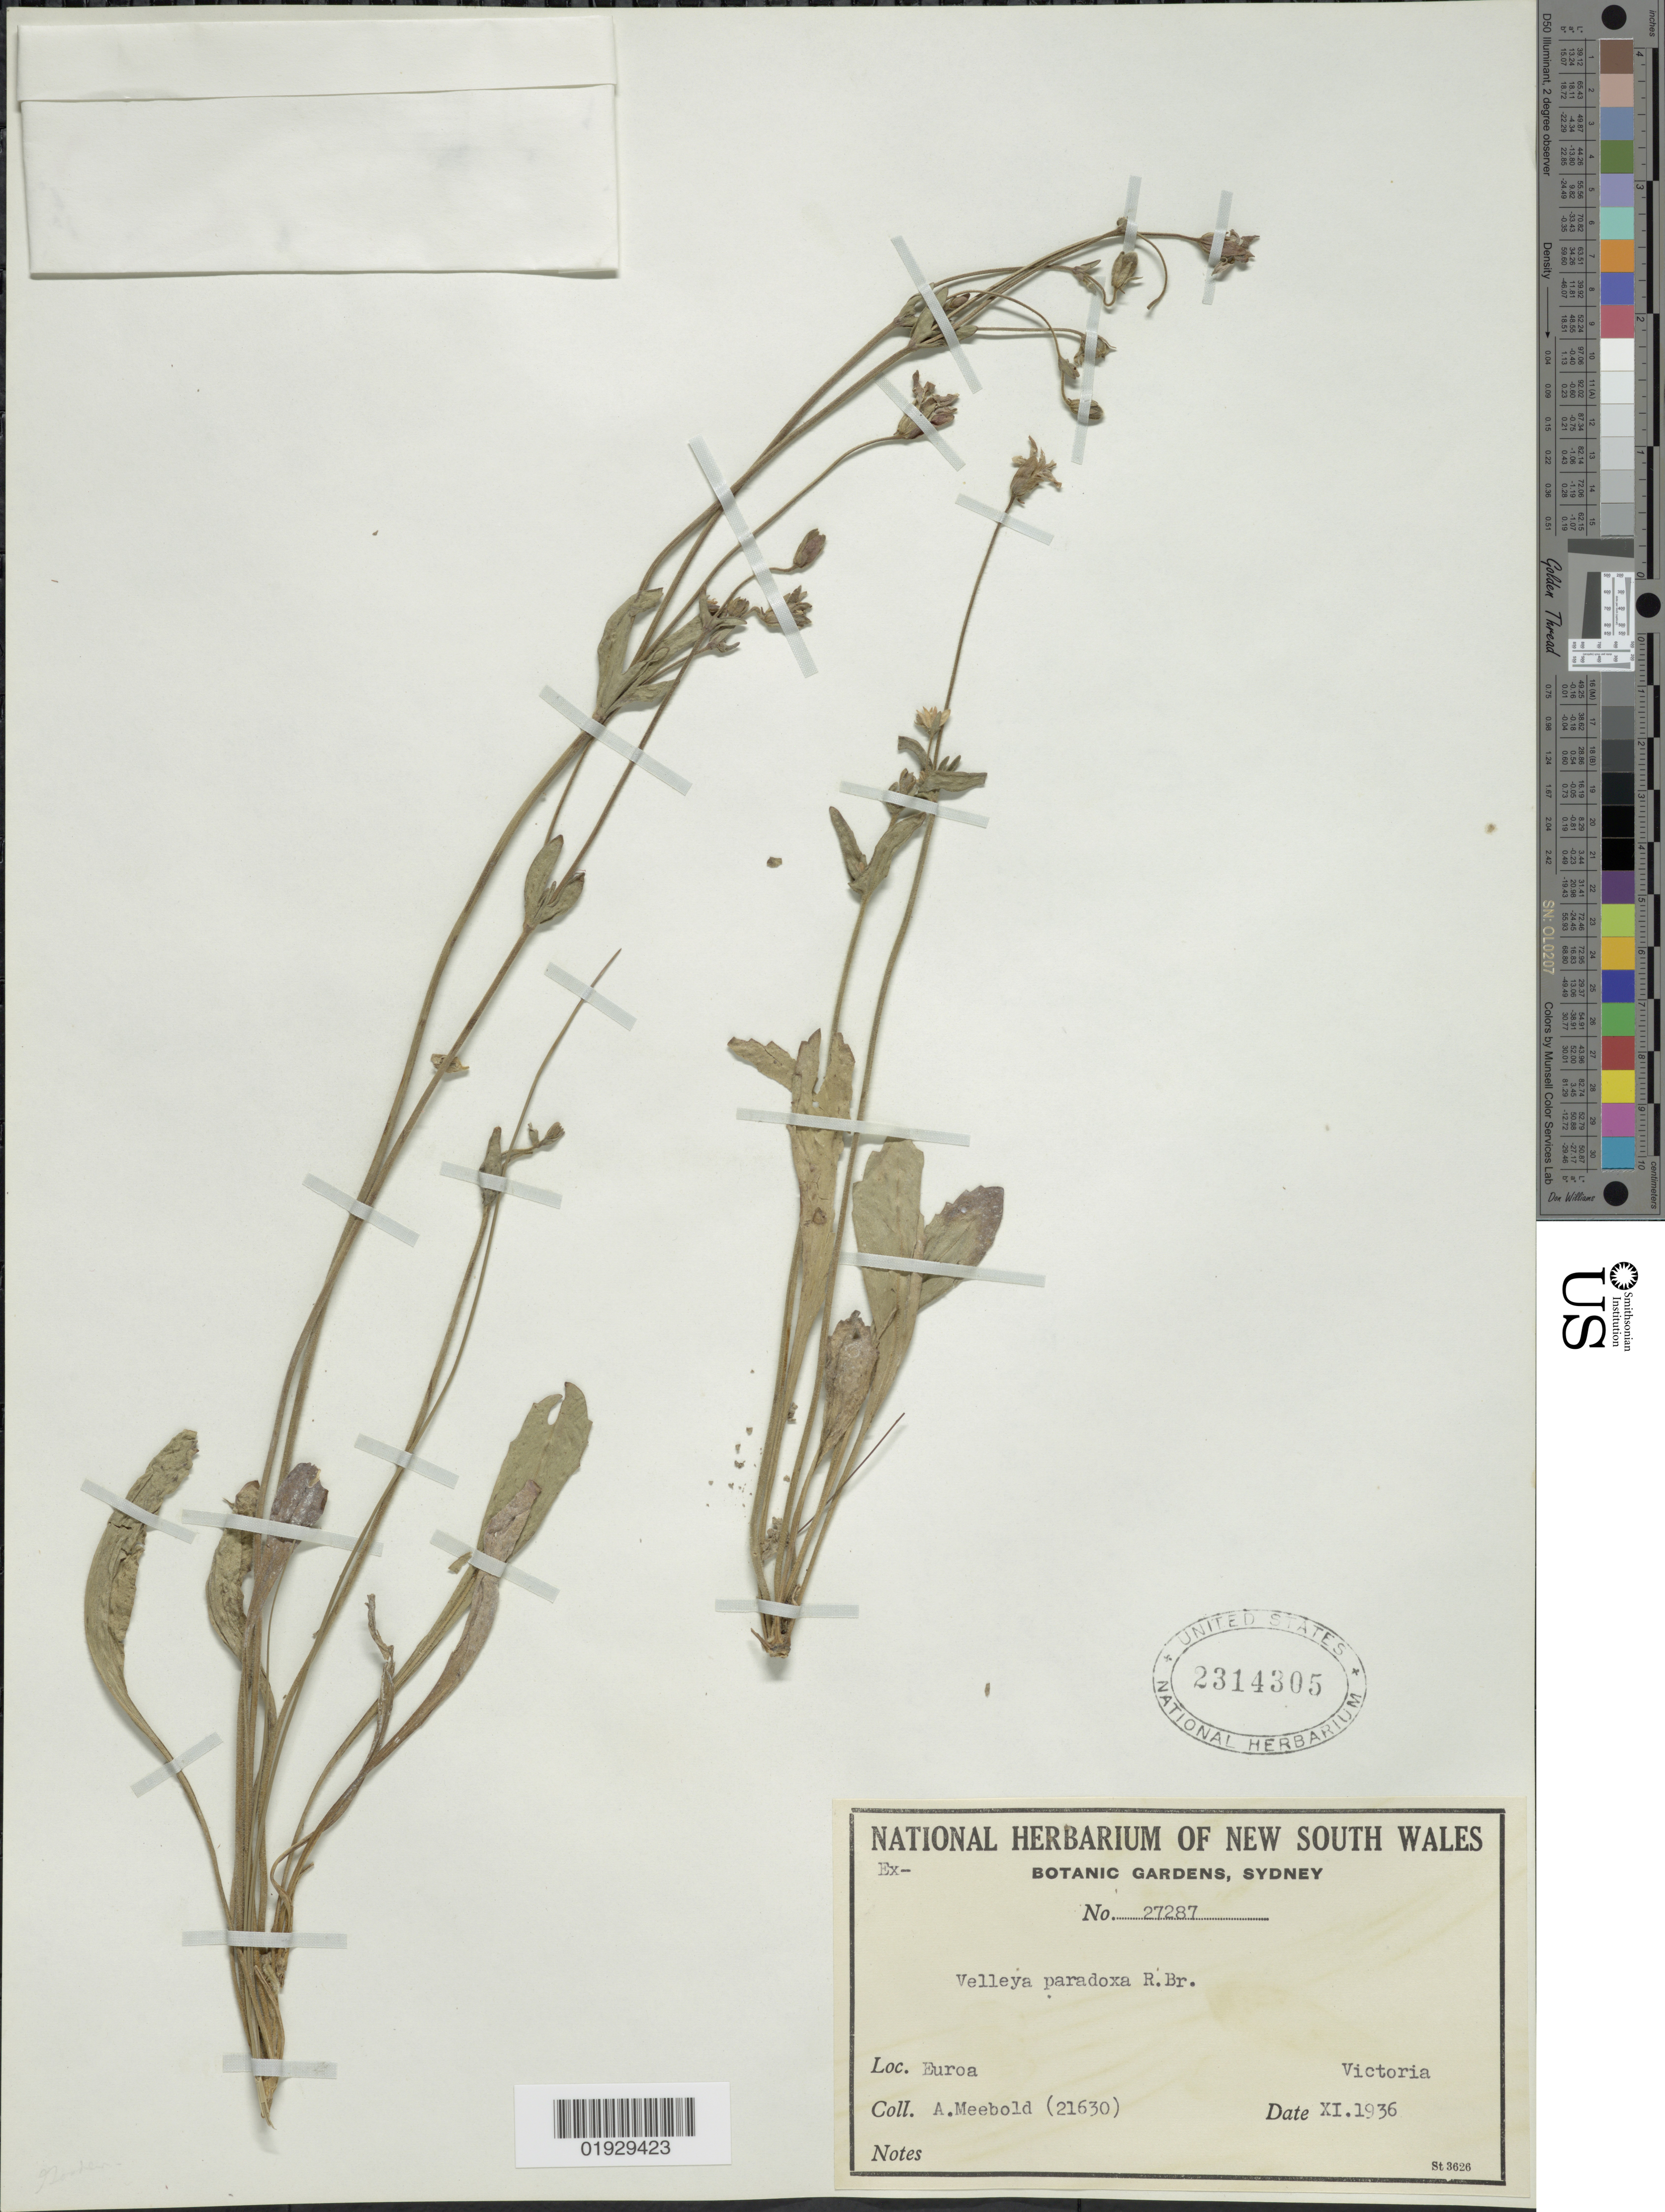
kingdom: Plantae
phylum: Tracheophyta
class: Magnoliopsida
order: Asterales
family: Goodeniaceae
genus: Velleia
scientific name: Velleia paradoxa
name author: R. Br.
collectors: A. Meebold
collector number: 21630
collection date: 1936-11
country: Australia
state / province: New South Wales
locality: Euroa, Victoria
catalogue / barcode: US 2314305